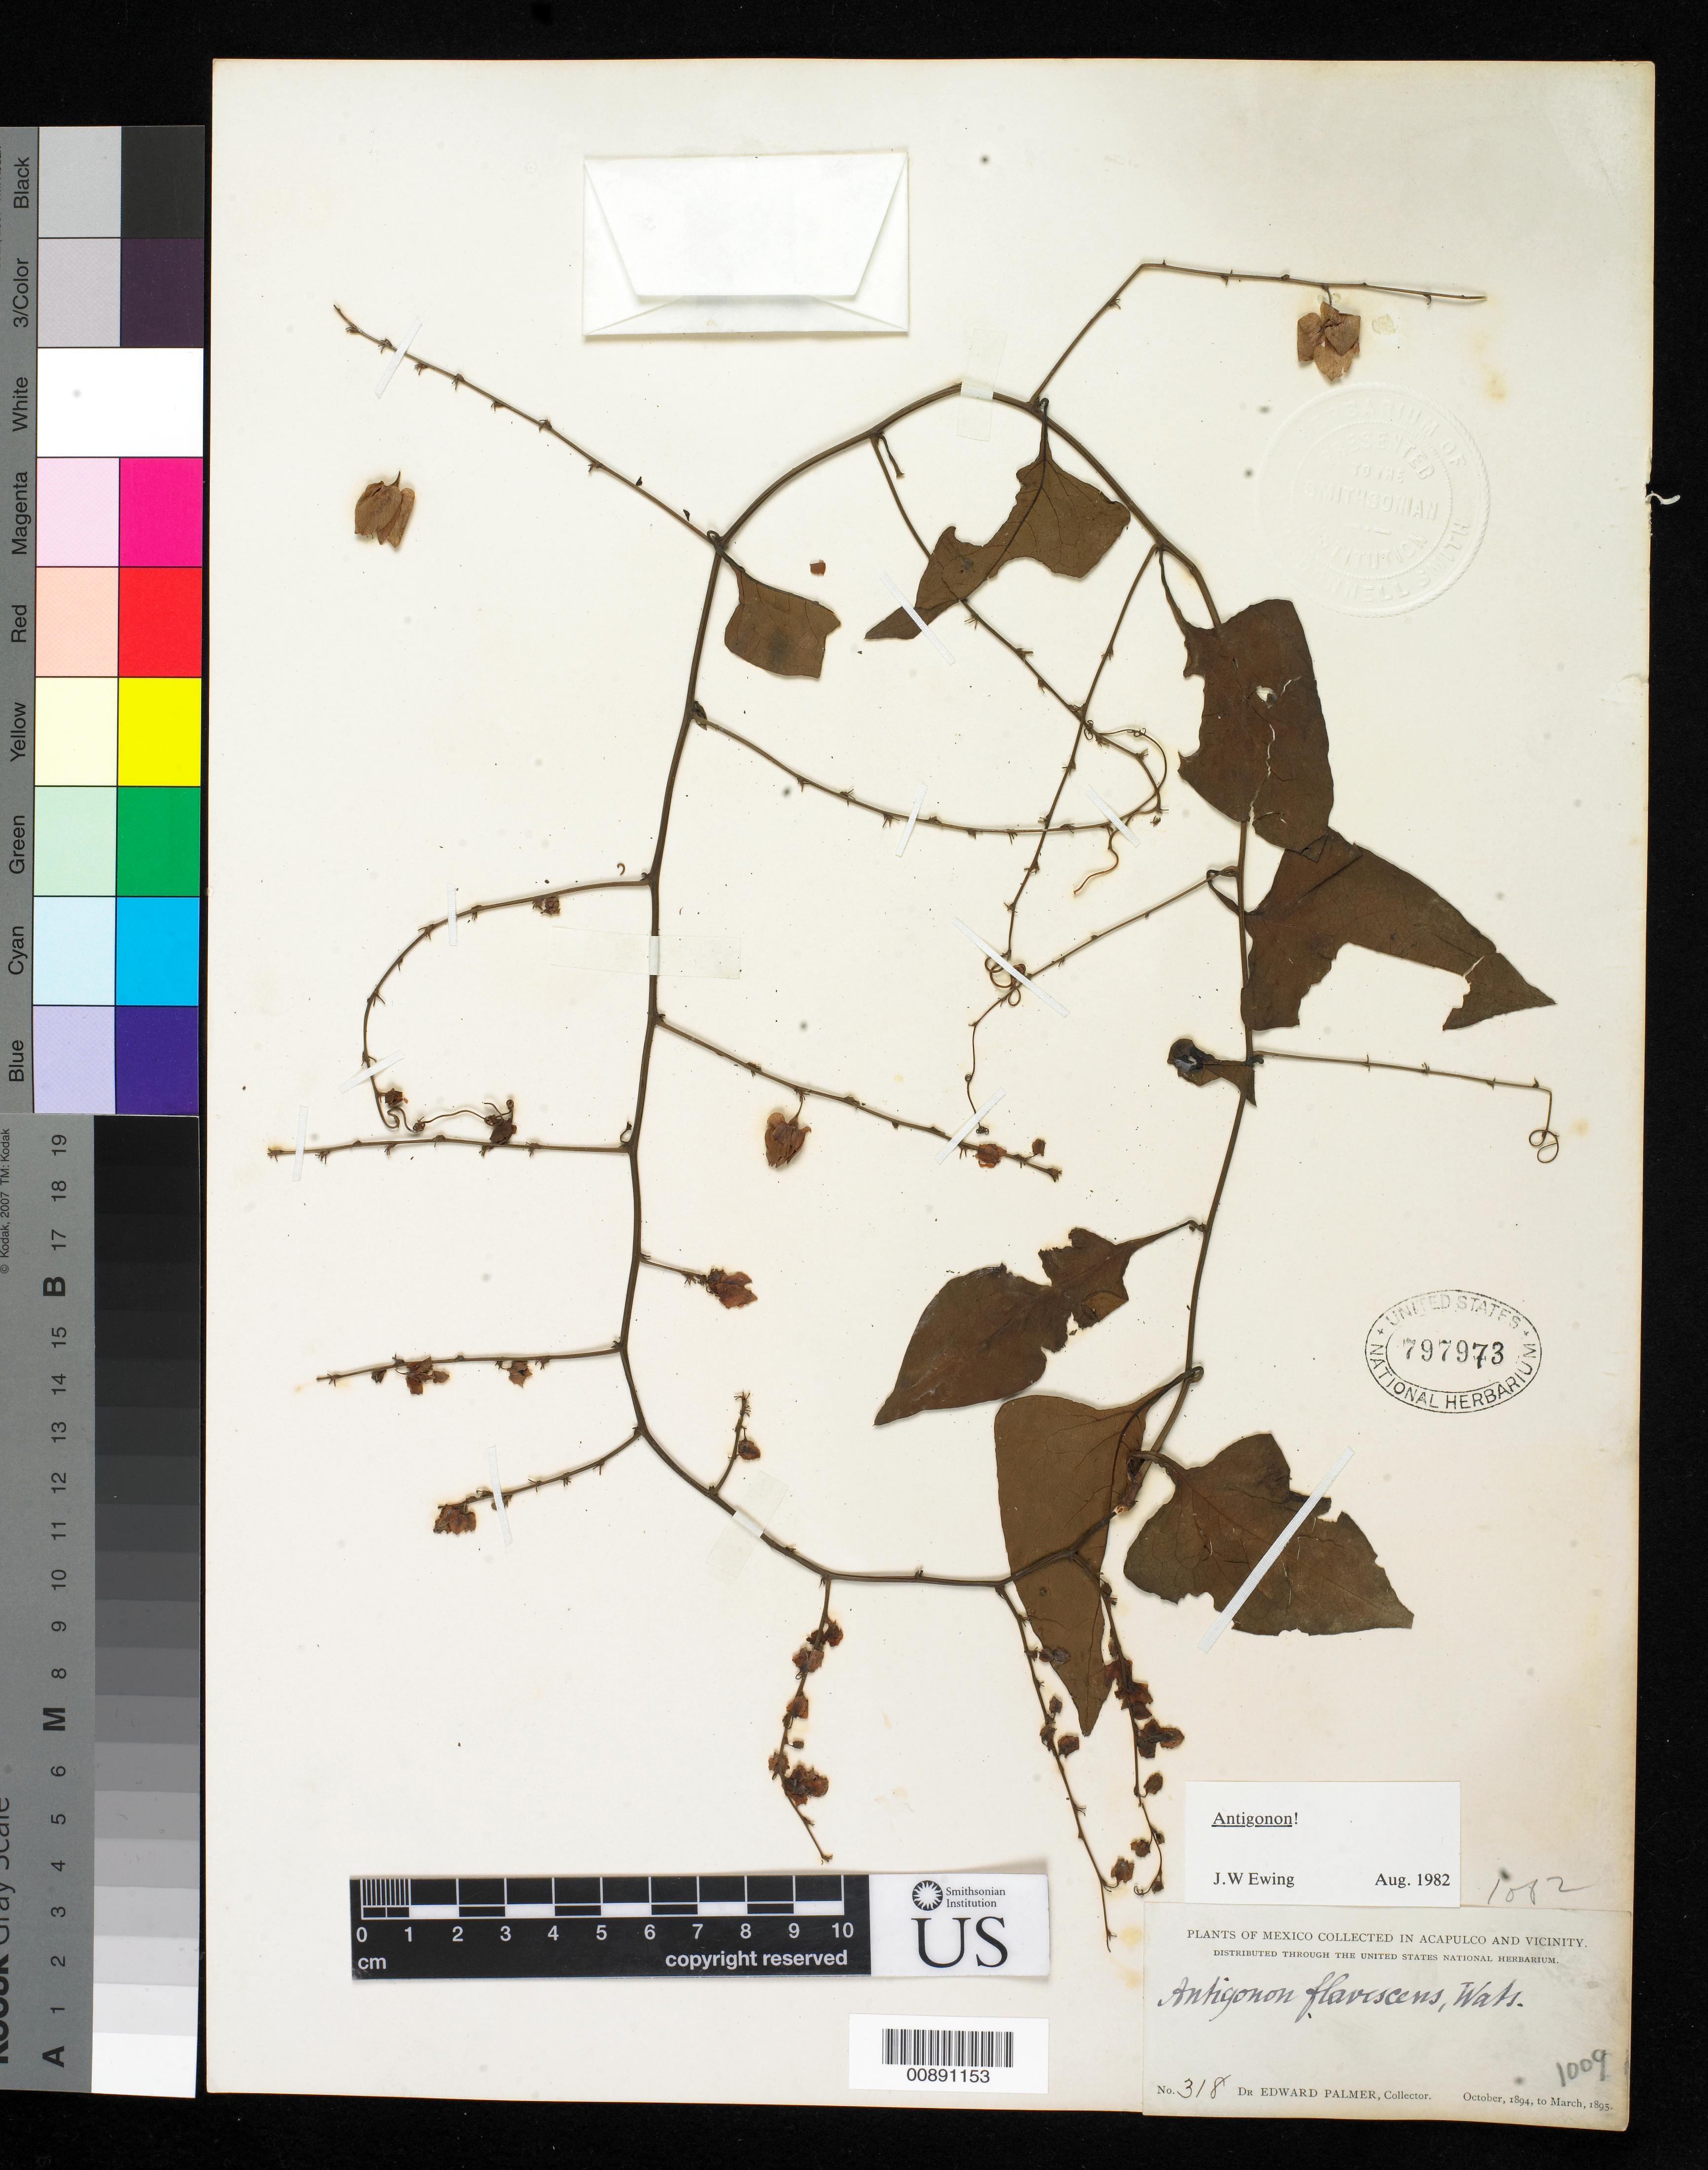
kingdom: Plantae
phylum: Tracheophyta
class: Magnoliopsida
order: Caryophyllales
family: Polygonaceae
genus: Antigonon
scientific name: Antigonon flavescens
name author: S. Watson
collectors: E. Palmer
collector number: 318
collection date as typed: Oct 1894 to -- Mar 1895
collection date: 1894-10/1895-03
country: Mexico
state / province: Guerrero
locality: Acapulco, Guerrero and vicinity.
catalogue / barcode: US 797973